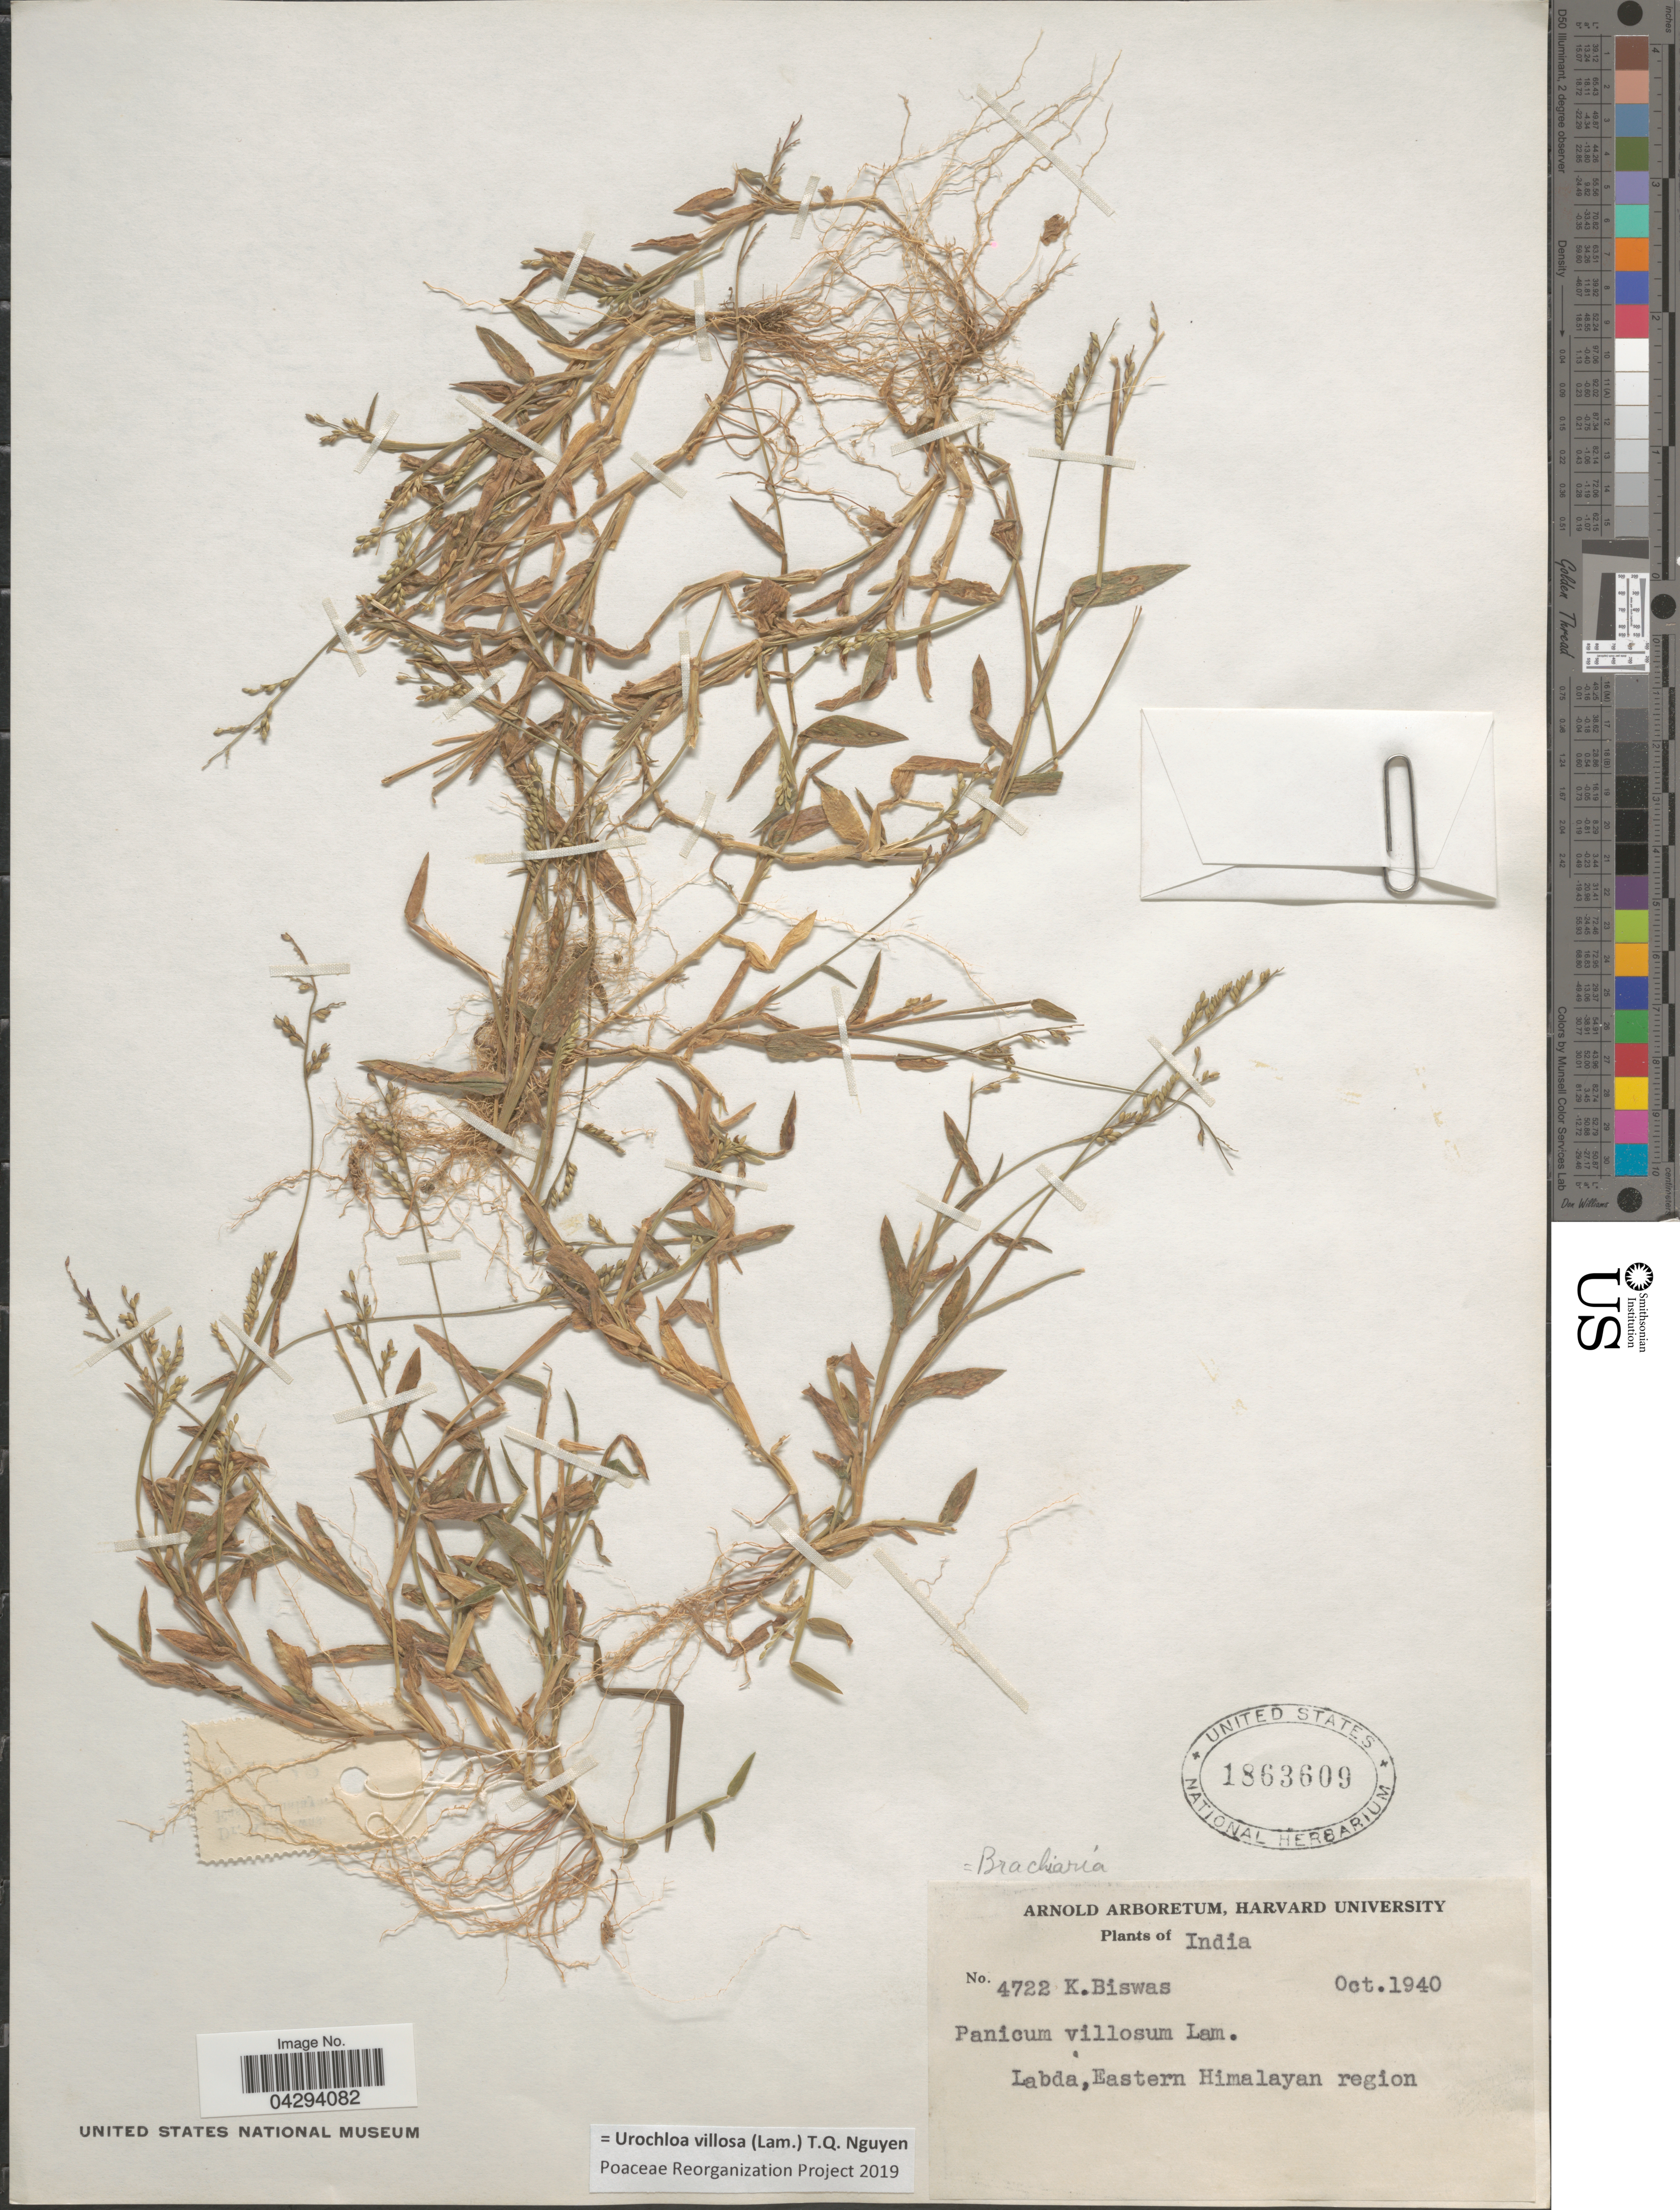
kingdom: Plantae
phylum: Tracheophyta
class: Liliopsida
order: Poales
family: Poaceae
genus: Urochloa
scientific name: Urochloa villosa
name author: (Lam.) T.Q. Nguyen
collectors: K. Biswas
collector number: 4722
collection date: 1940-10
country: India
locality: Labda, Eastern Himalayan region.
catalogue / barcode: US 1863609